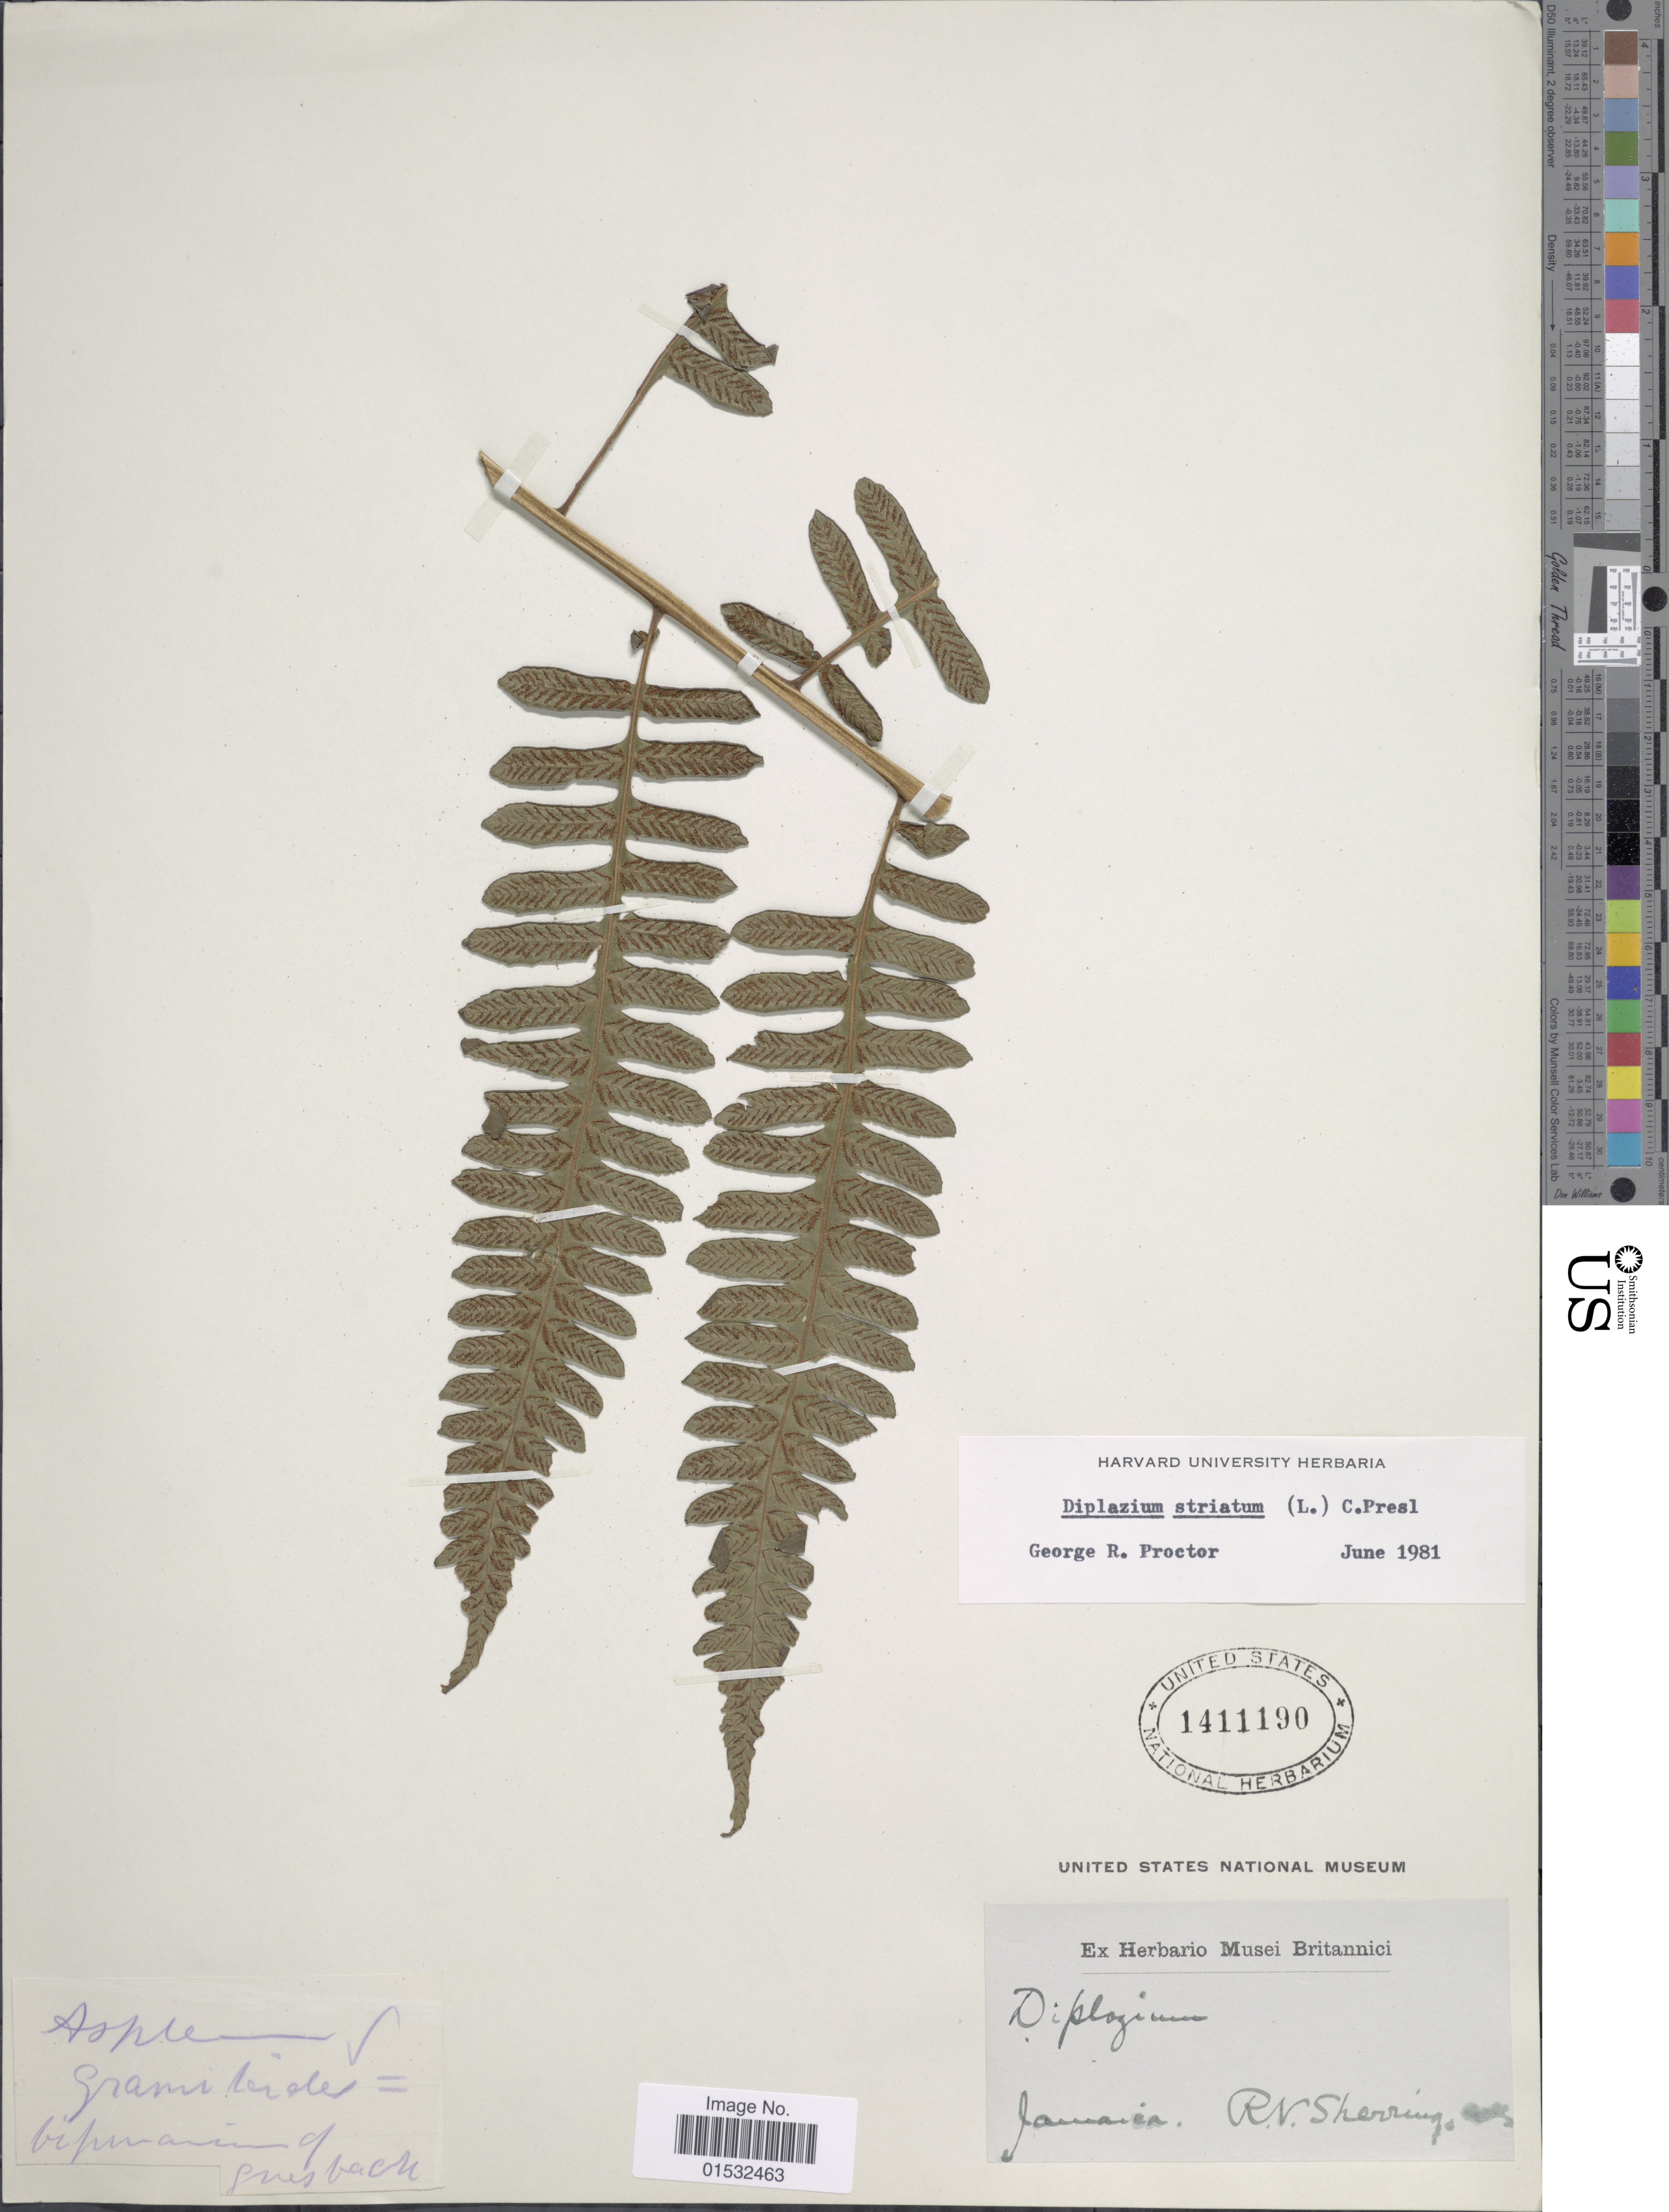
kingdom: Plantae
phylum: Tracheophyta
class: Polypodiopsida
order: Polypodiales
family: Athyriaceae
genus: Diplazium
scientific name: Diplazium striatum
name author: (L.) C. Presl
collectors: R. Sherring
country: Jamaica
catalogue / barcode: US 1411190